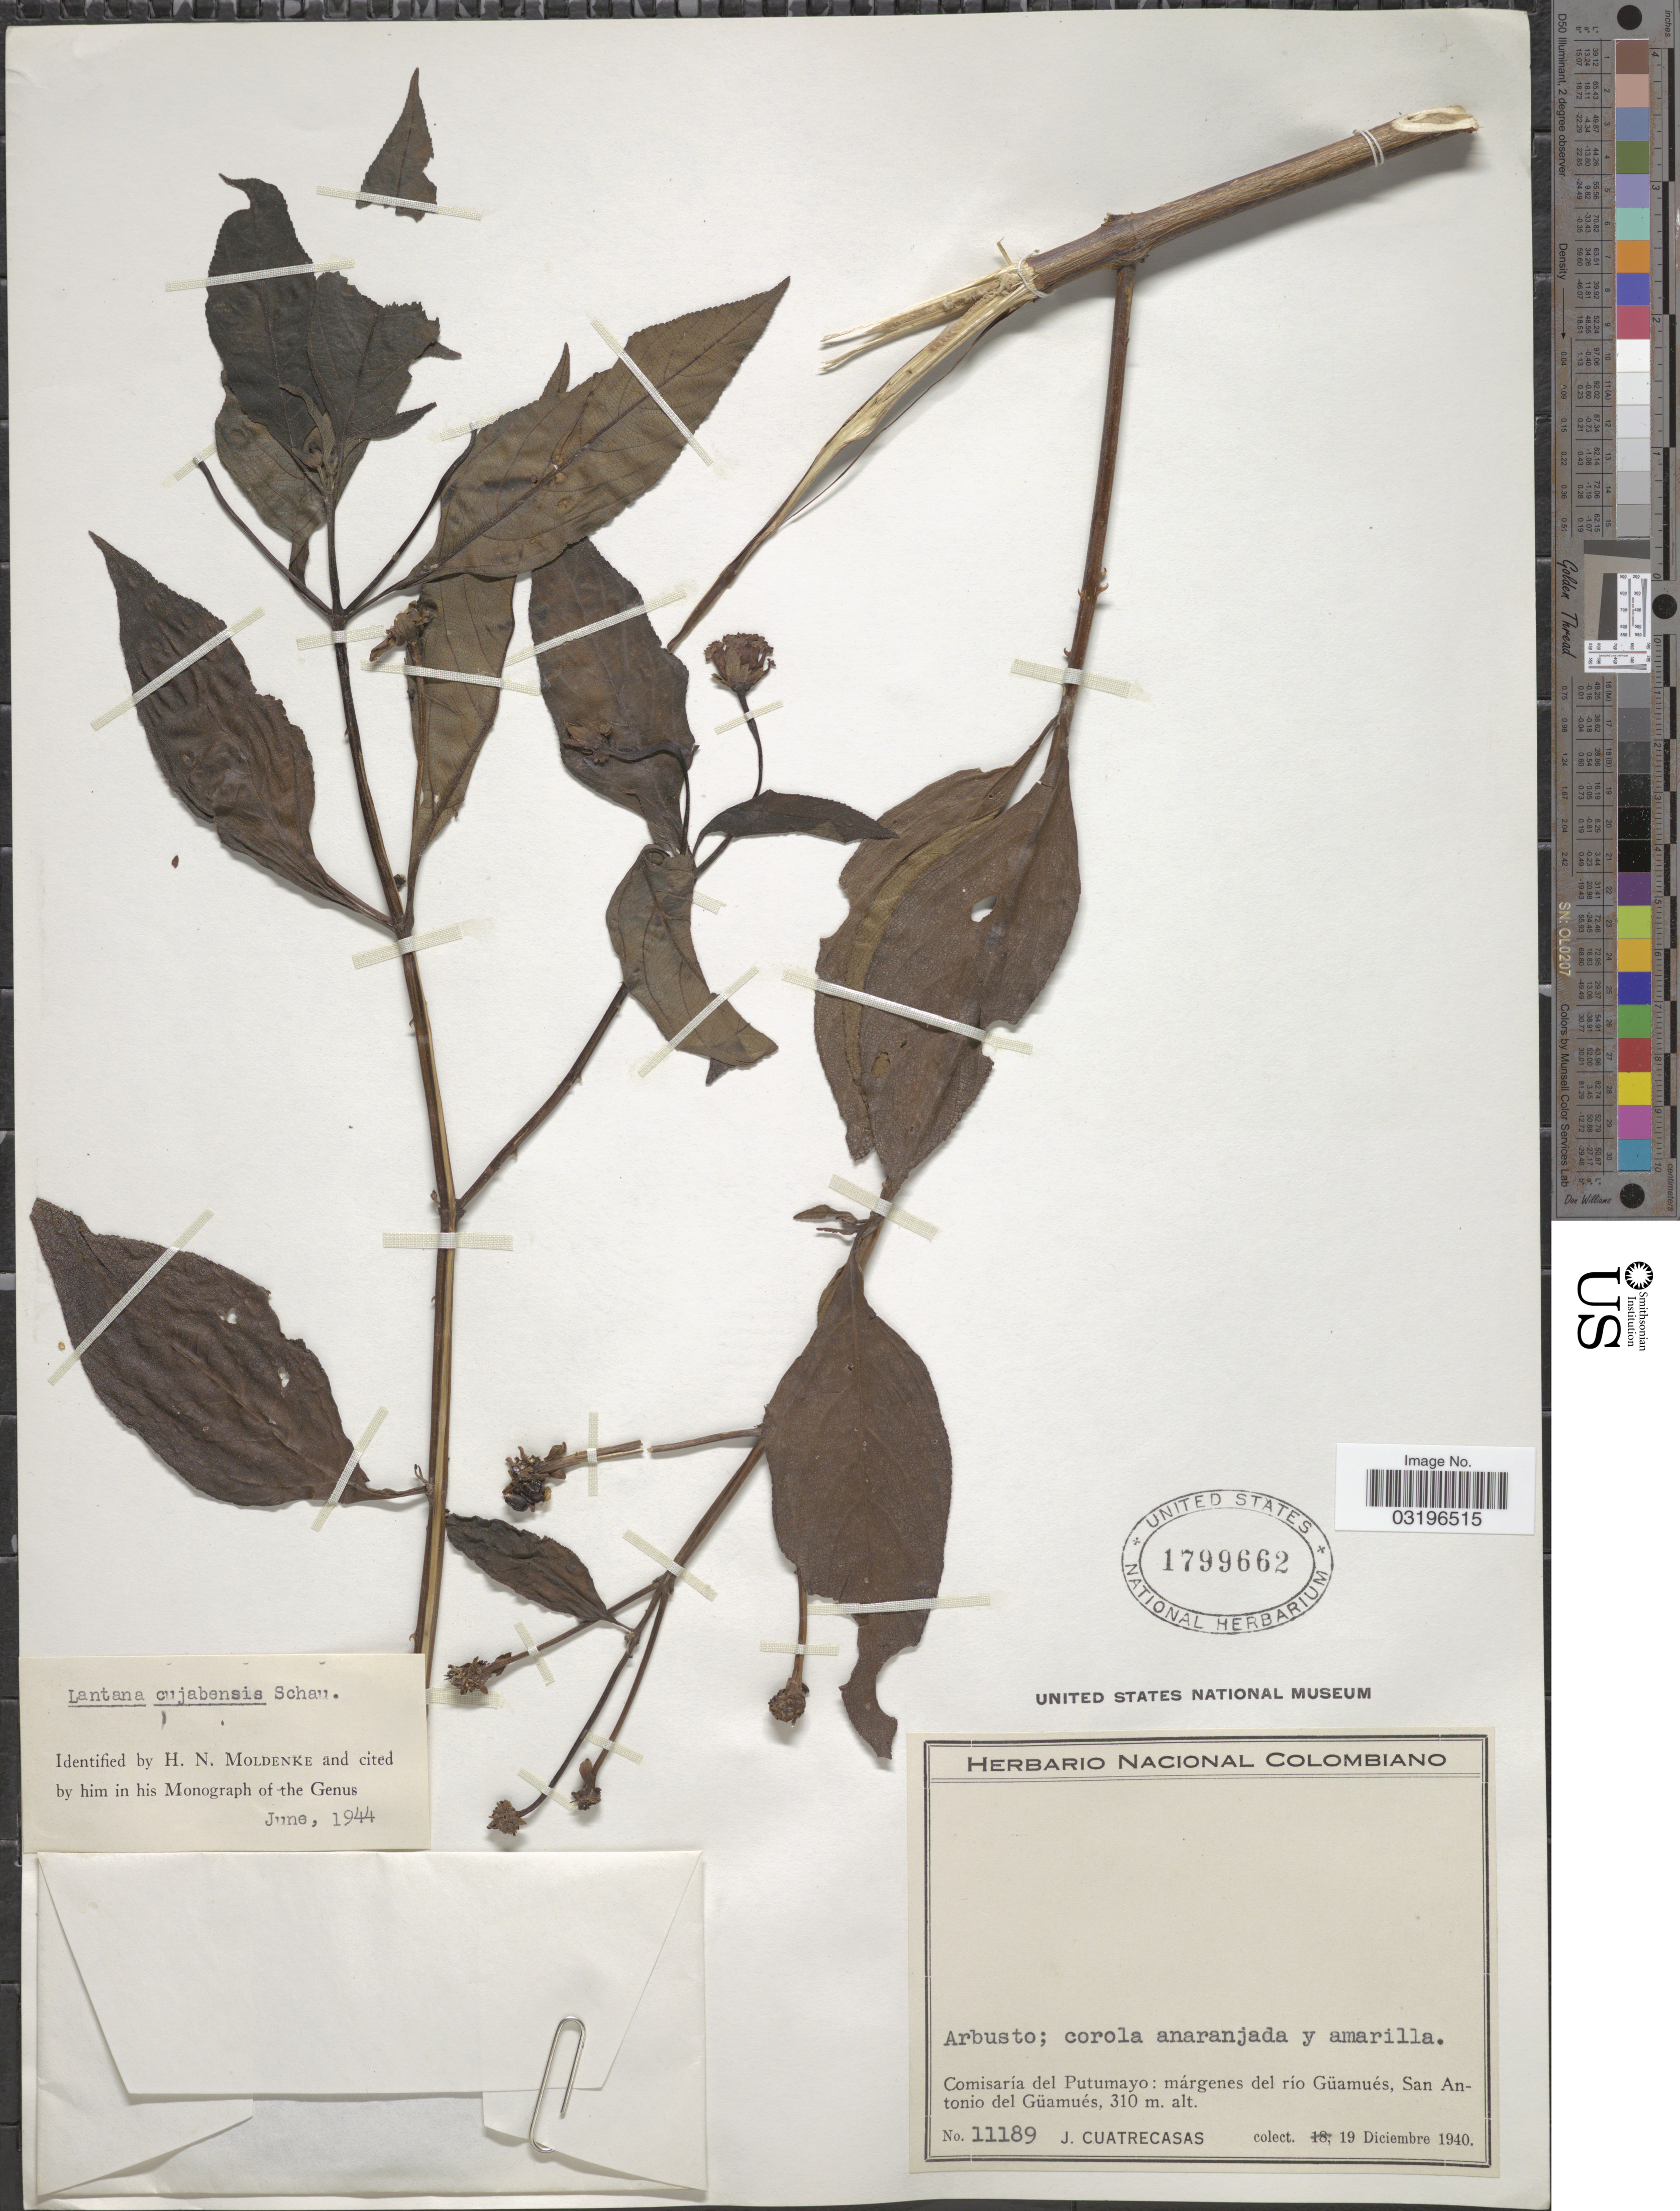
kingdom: Plantae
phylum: Tracheophyta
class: Magnoliopsida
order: Lamiales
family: Verbenaceae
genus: Lantana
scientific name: Lantana cujabensis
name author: Schau.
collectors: J. Cuatrecasas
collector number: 11189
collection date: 1940-12-19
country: Colombia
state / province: Putumayo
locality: Comisaría del Putumayo: márgenes del río Güamués, San Antonio del Güamués.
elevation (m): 310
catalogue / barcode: US 1799662